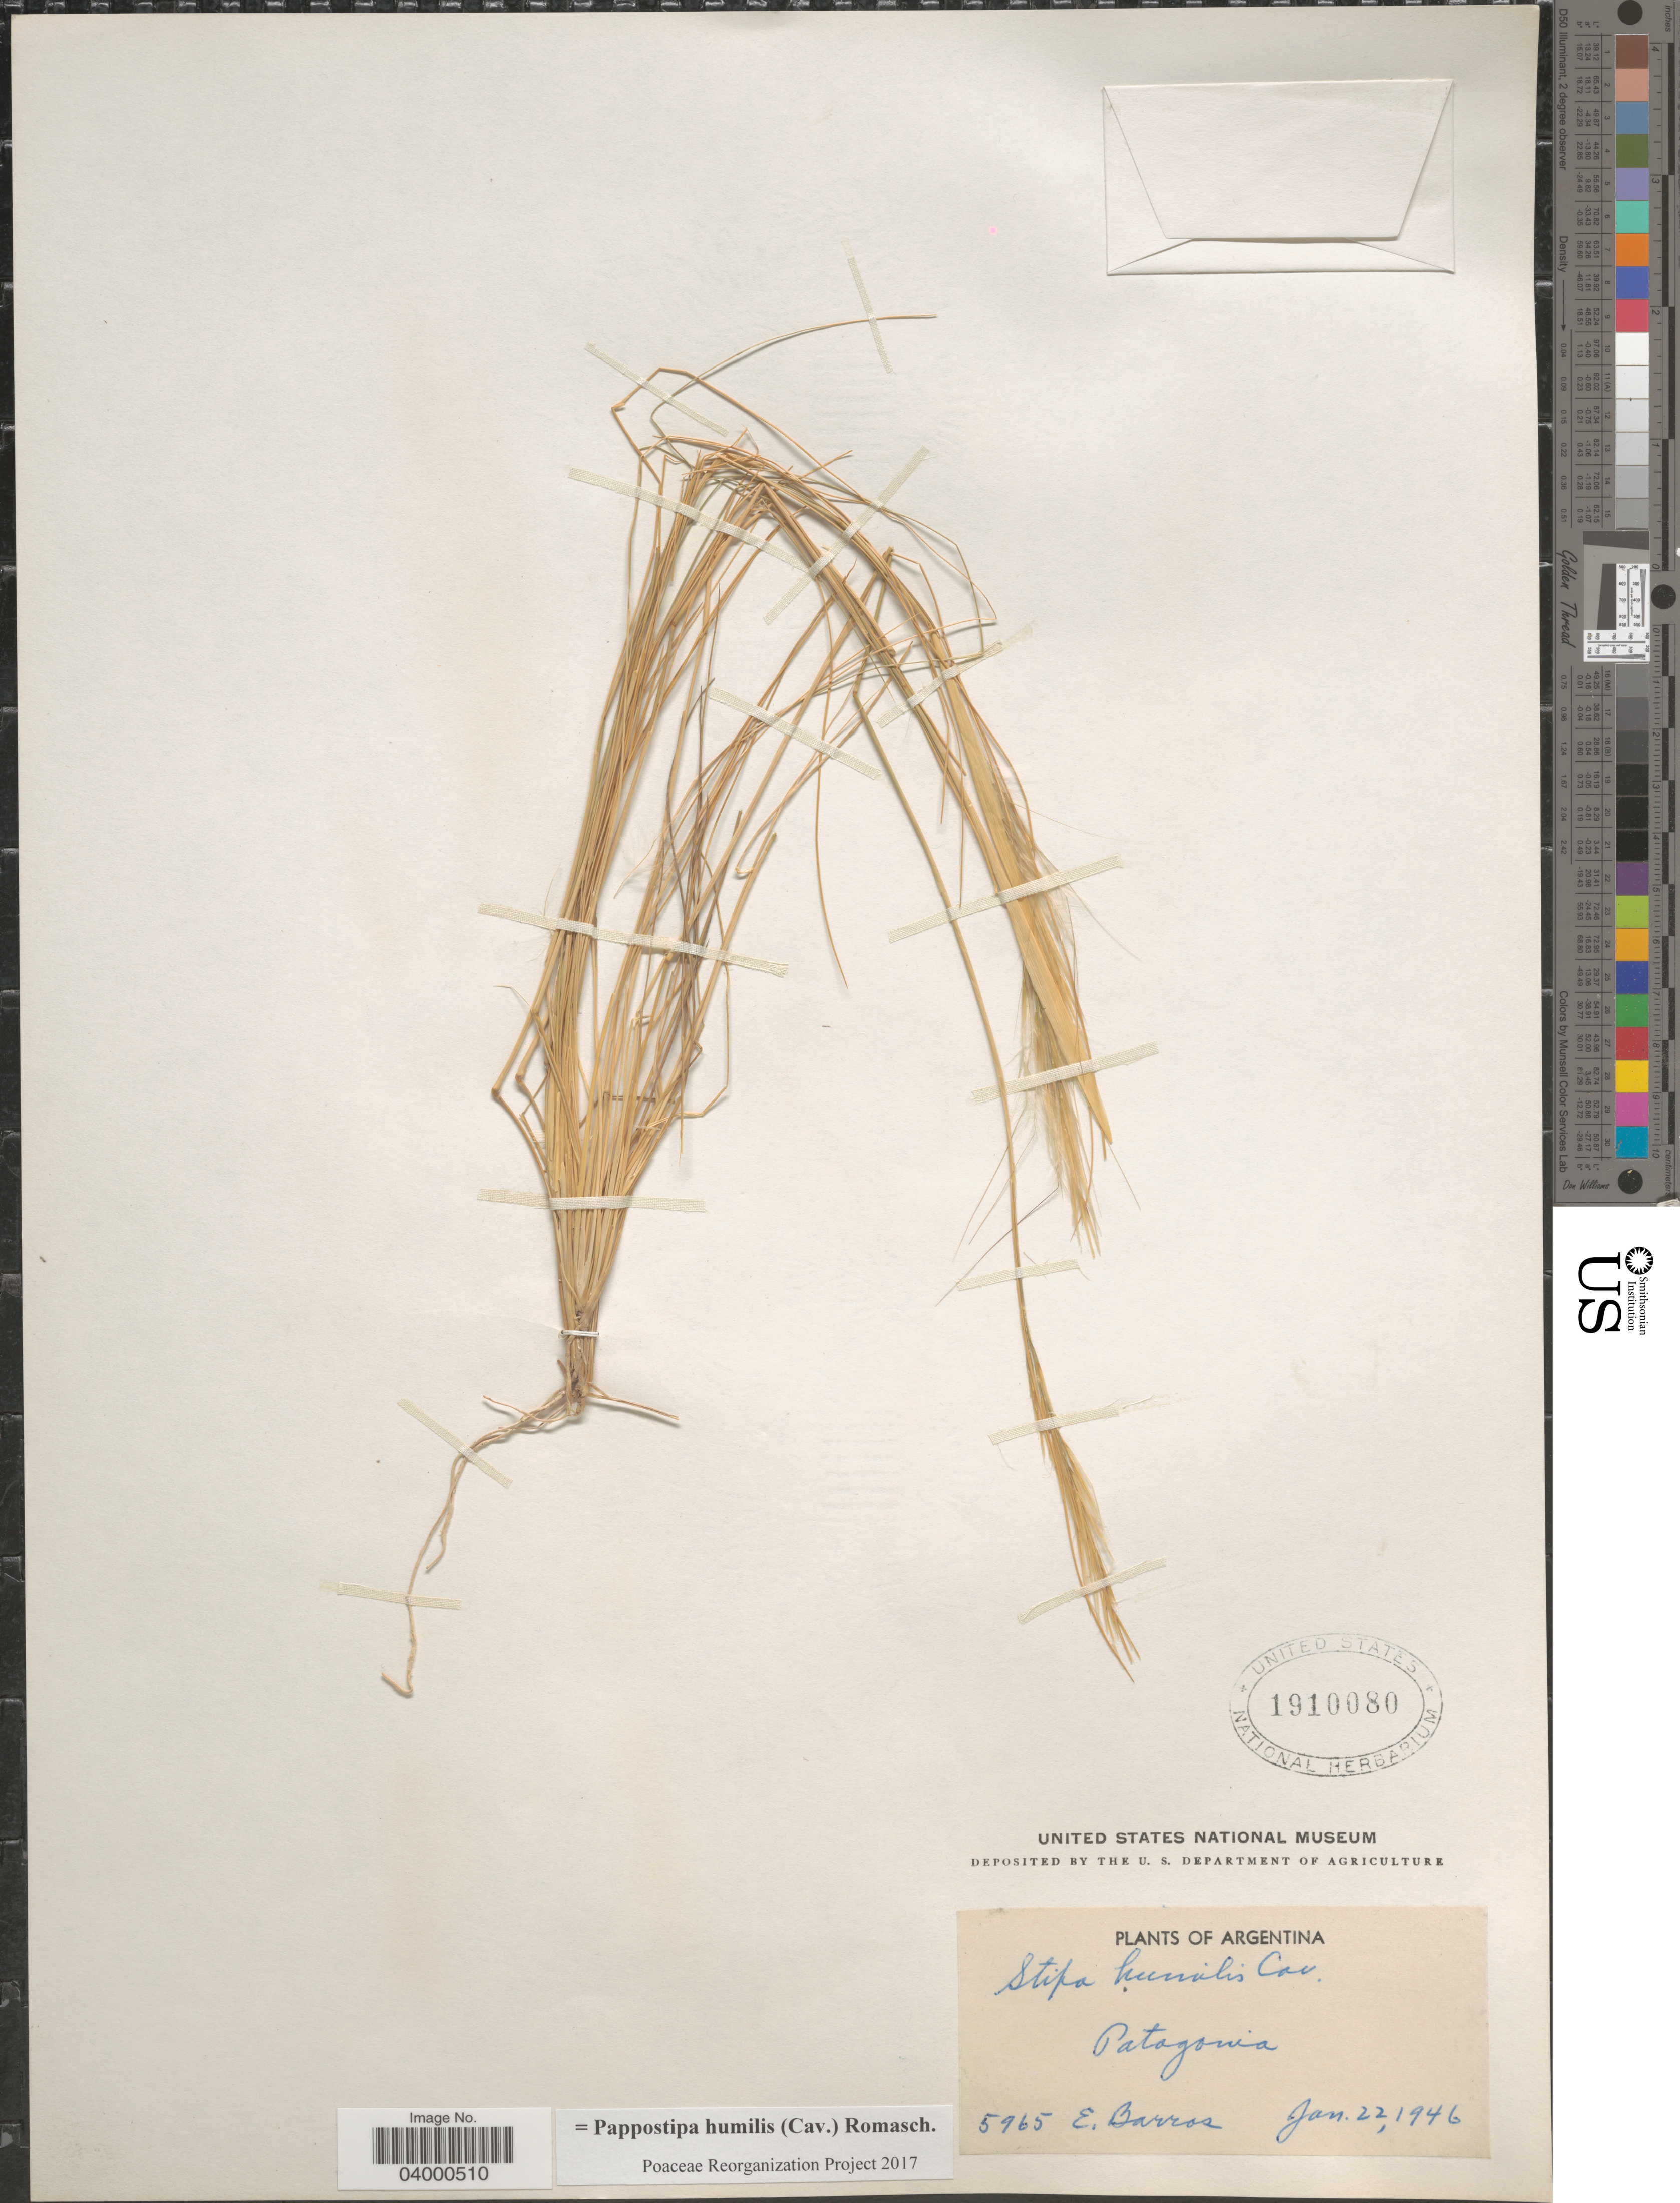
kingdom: Plantae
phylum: Tracheophyta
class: Liliopsida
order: Poales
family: Poaceae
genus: Pappostipa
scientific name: Pappostipa humilis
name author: (Cav.) Romasch.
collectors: E. Barros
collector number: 5965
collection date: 1946-01-22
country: Argentina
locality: Patagonia.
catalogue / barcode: US 1910080